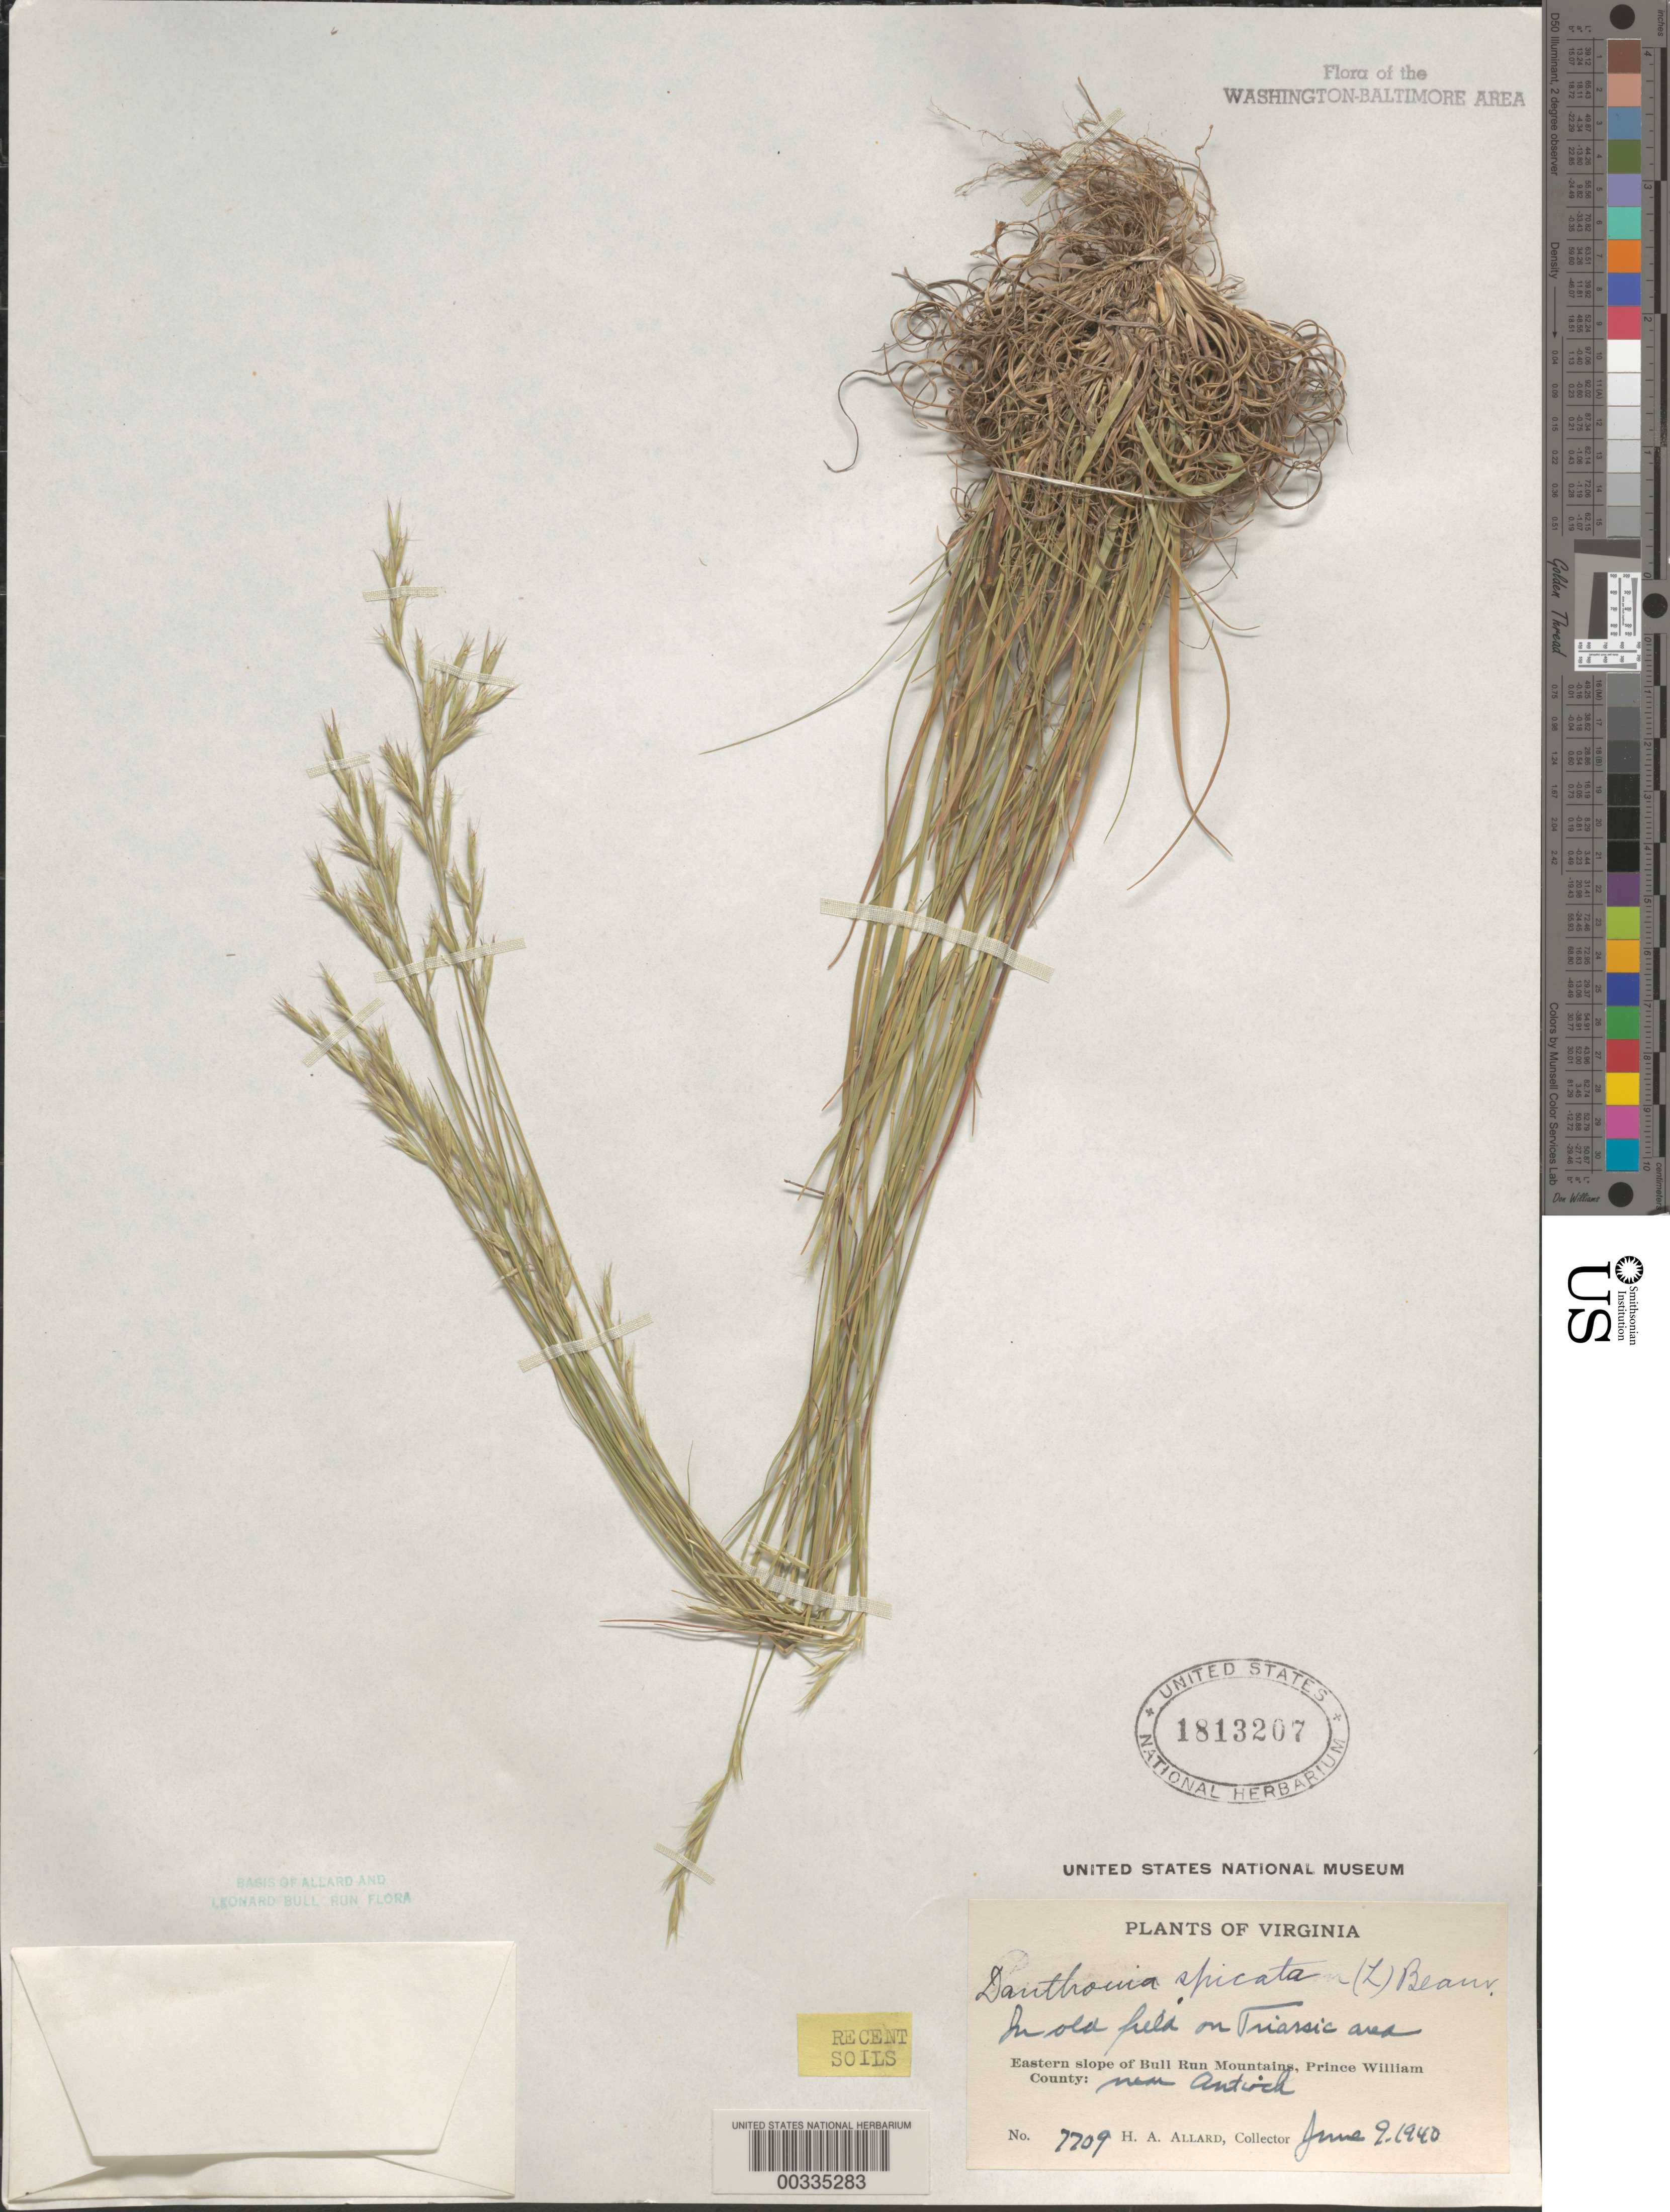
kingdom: Plantae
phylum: Tracheophyta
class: Liliopsida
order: Poales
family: Poaceae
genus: Danthonia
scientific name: Danthonia spicata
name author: (L.) P. Beauv. ex Roem. & Schult.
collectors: H. A. Allard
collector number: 7709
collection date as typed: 09 Jun 1940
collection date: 1940-06-09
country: United States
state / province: Virginia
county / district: Prince William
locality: Antioch vicinity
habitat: In old field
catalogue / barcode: US 1813207